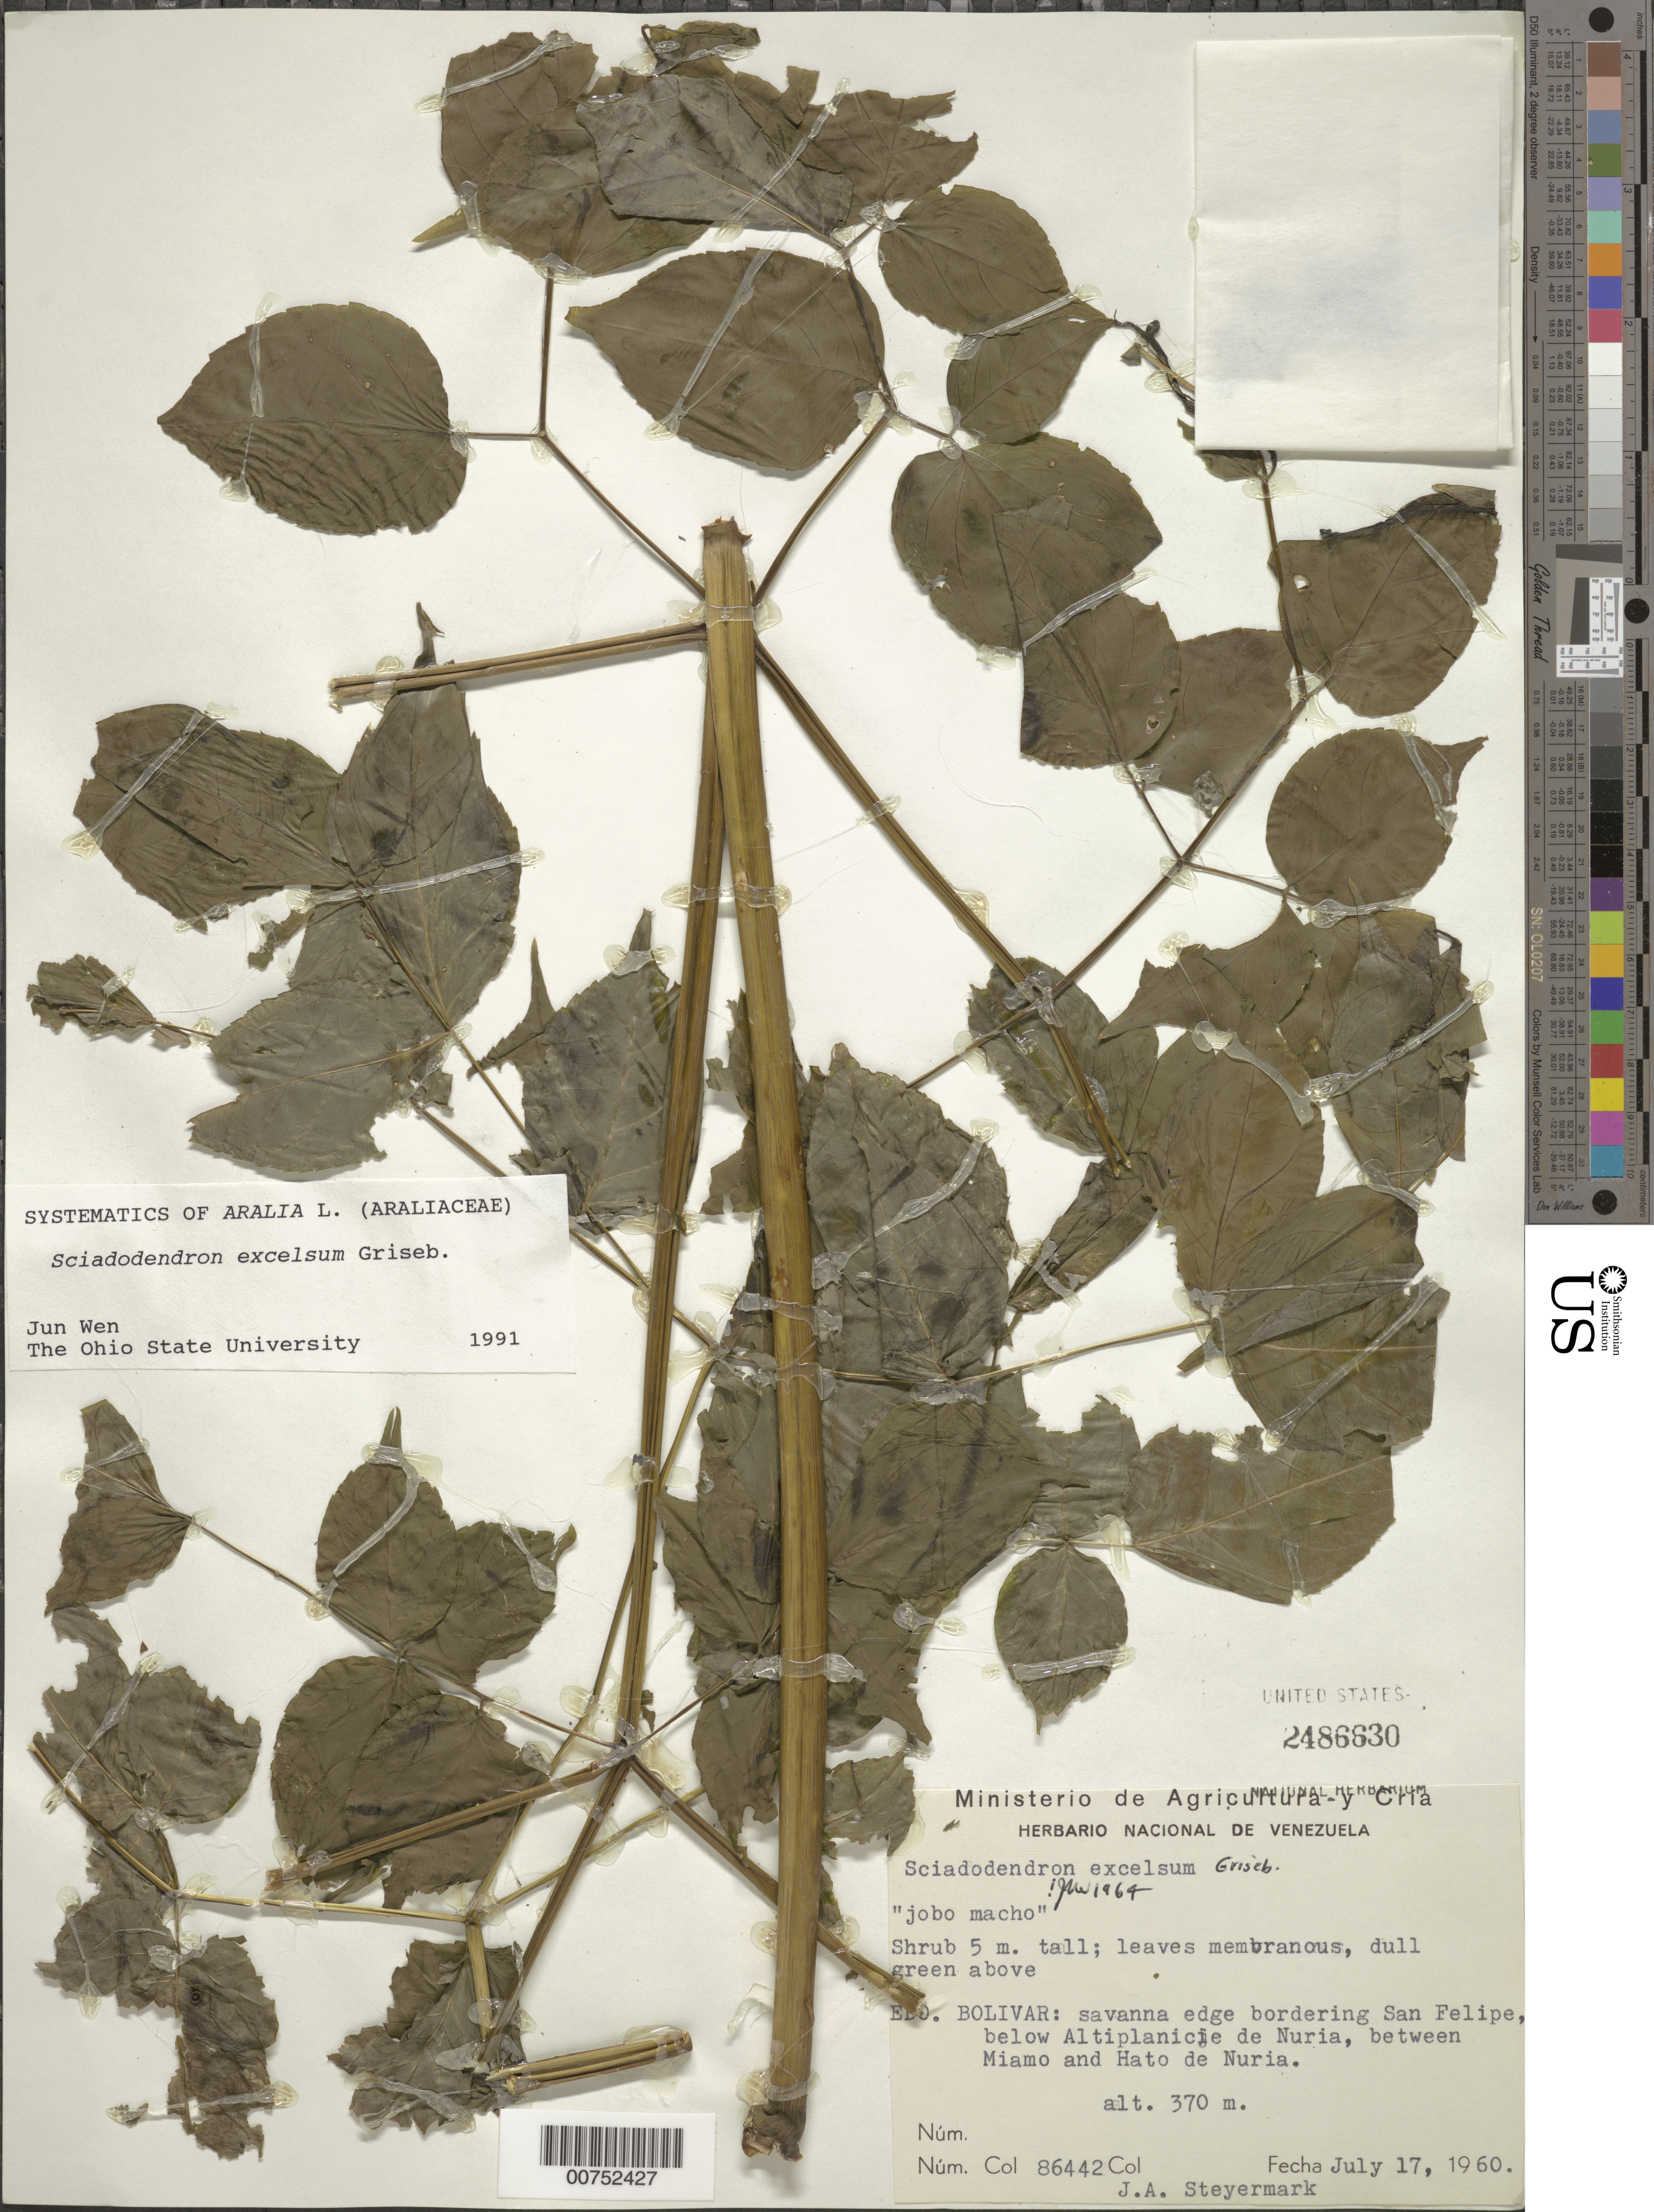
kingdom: Plantae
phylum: Tracheophyta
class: Magnoliopsida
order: Apiales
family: Araliaceae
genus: Sciadodendron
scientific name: Sciadodendron excelsum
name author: Griseb.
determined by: Wen, Jun, (BOT), Smithsonian Institution - National Museum of Natural History (UNITED STATES)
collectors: J. Steyermark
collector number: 86442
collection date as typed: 17-Jul-60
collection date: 1960-07-17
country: Venezuela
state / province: Bolívar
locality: Altiplanicie de Nuria; San Felipe, between Miamo and Hato de Nuria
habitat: Savanna edge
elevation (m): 370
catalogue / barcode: US 2486630